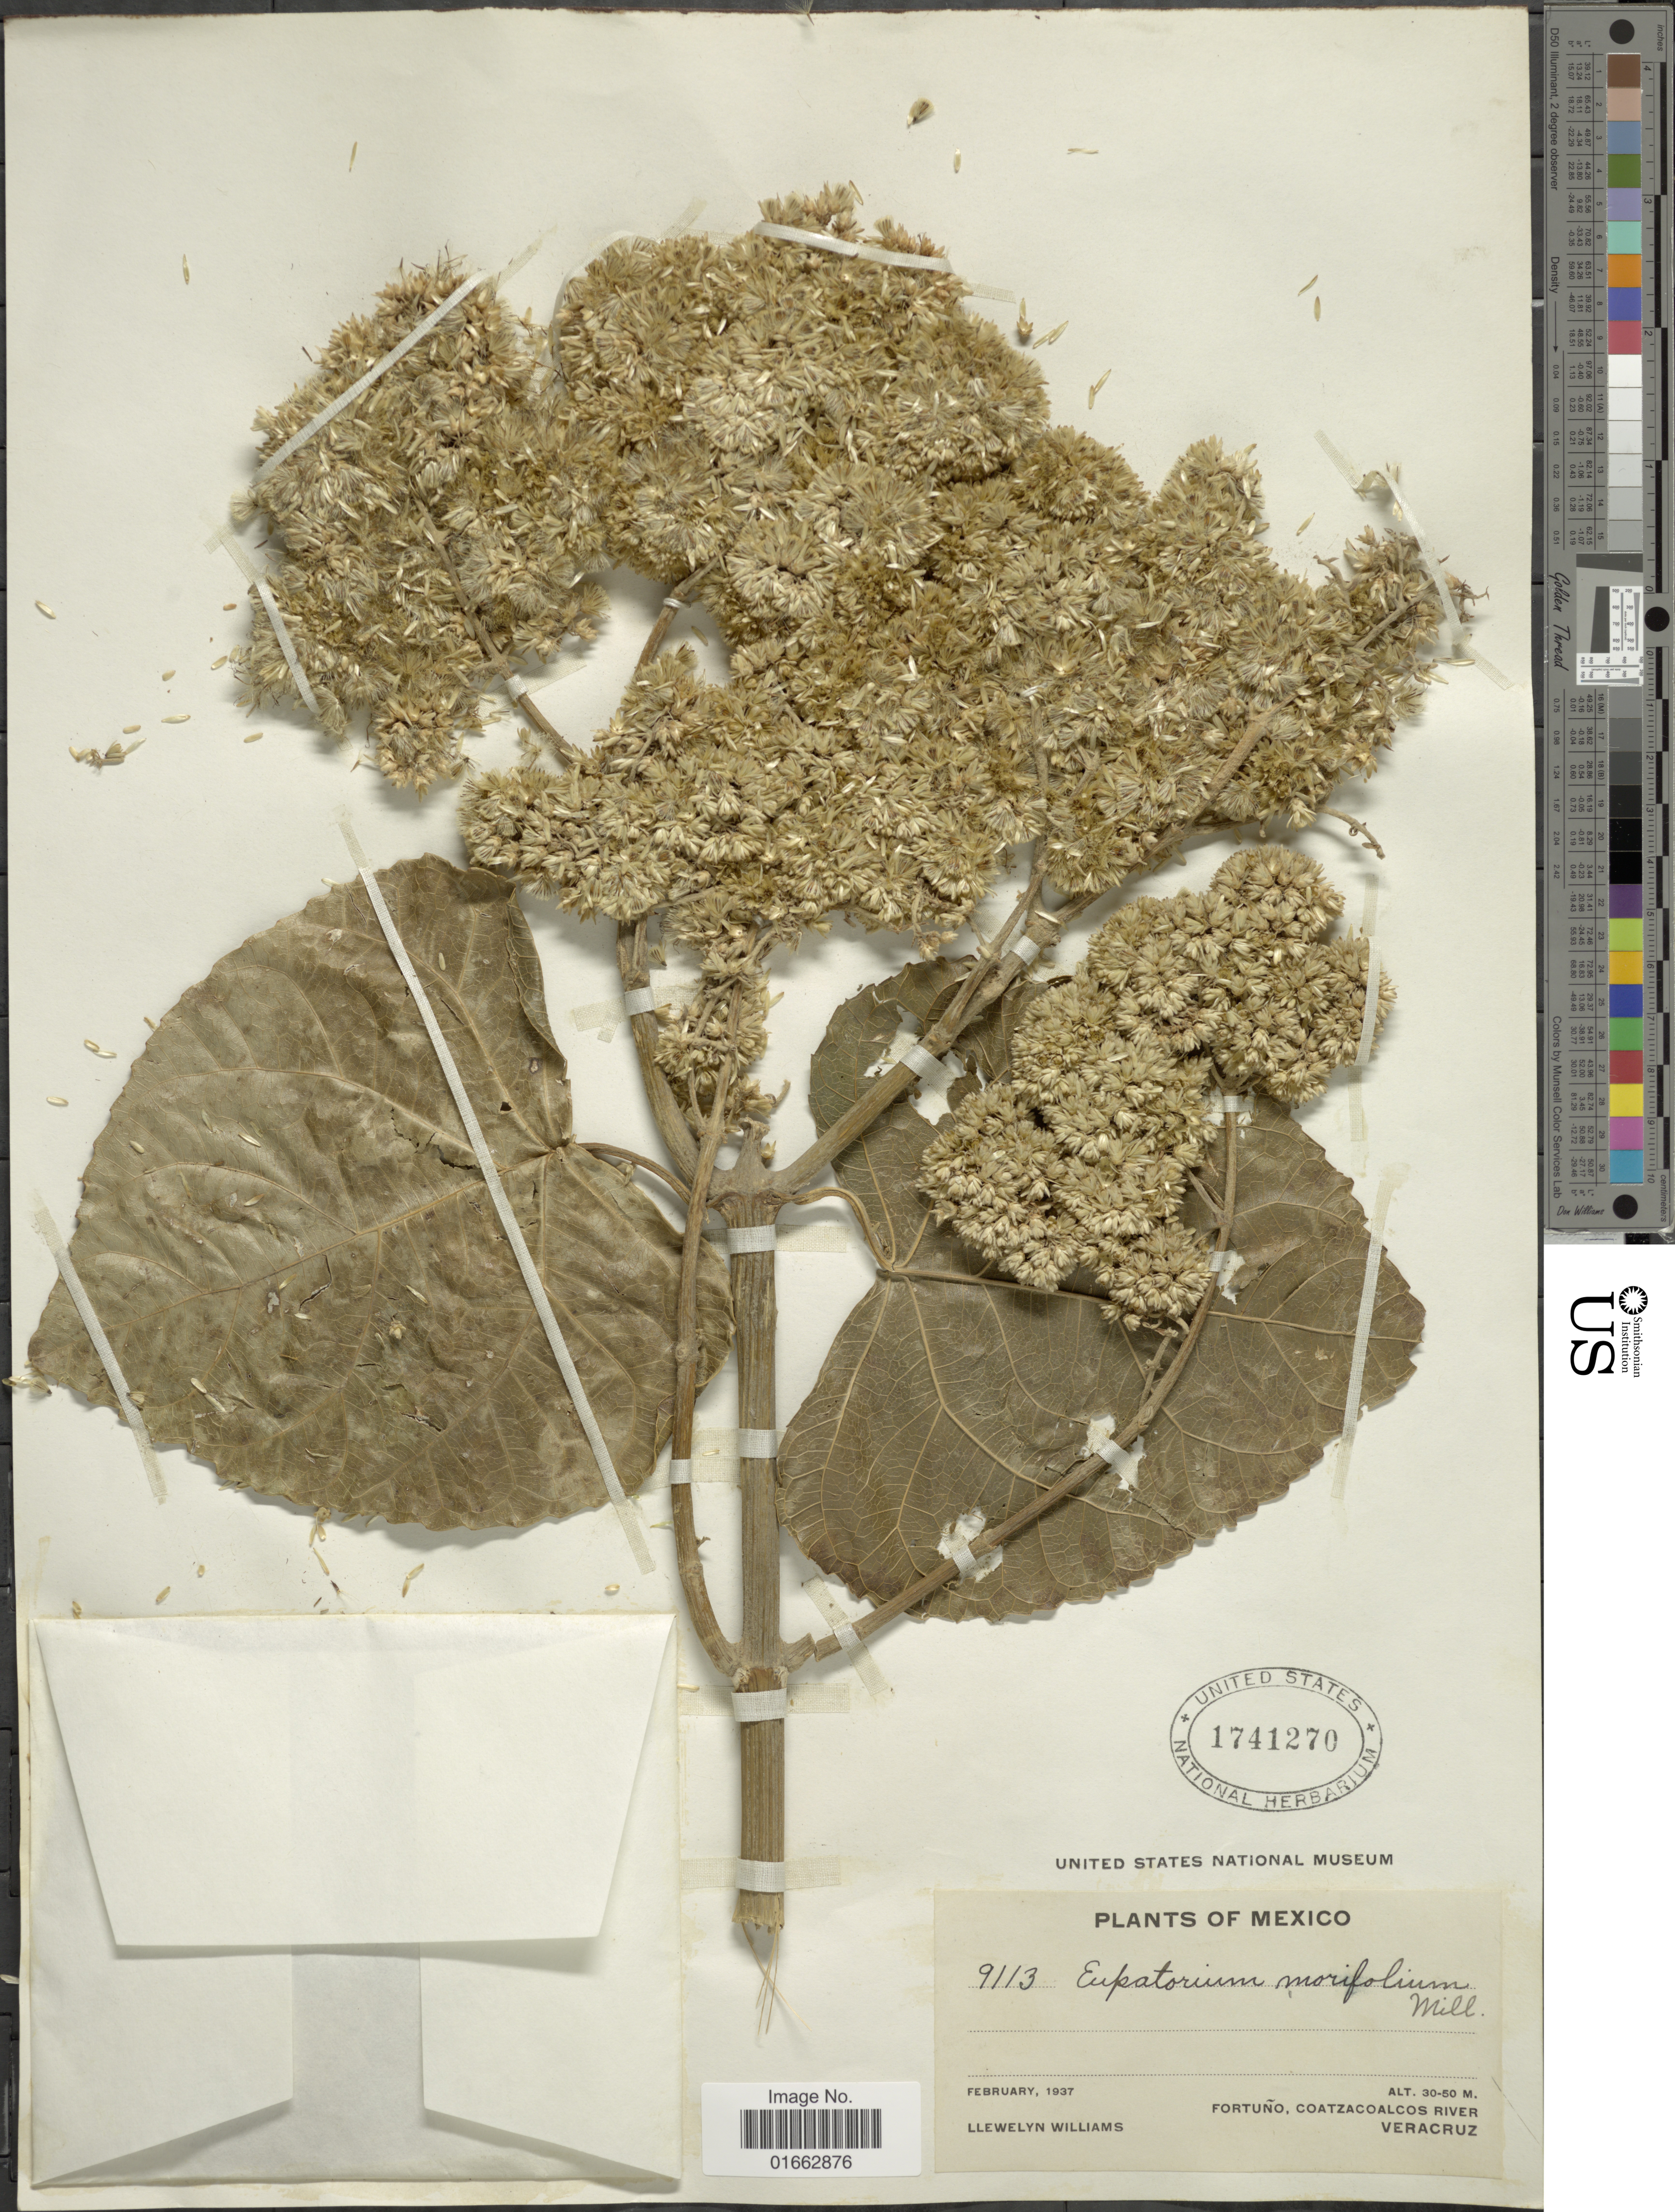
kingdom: Plantae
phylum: Tracheophyta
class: Magnoliopsida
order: Asterales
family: Asteraceae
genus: Critonia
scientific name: Critonia morifolia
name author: (Mill.) R.M. King & H. Rob.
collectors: Ll. Williams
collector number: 9113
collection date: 1937-02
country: Mexico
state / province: Veracruz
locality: Fortuño, Coatzacoalcos River, Veracruz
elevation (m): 30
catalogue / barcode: US 1741270